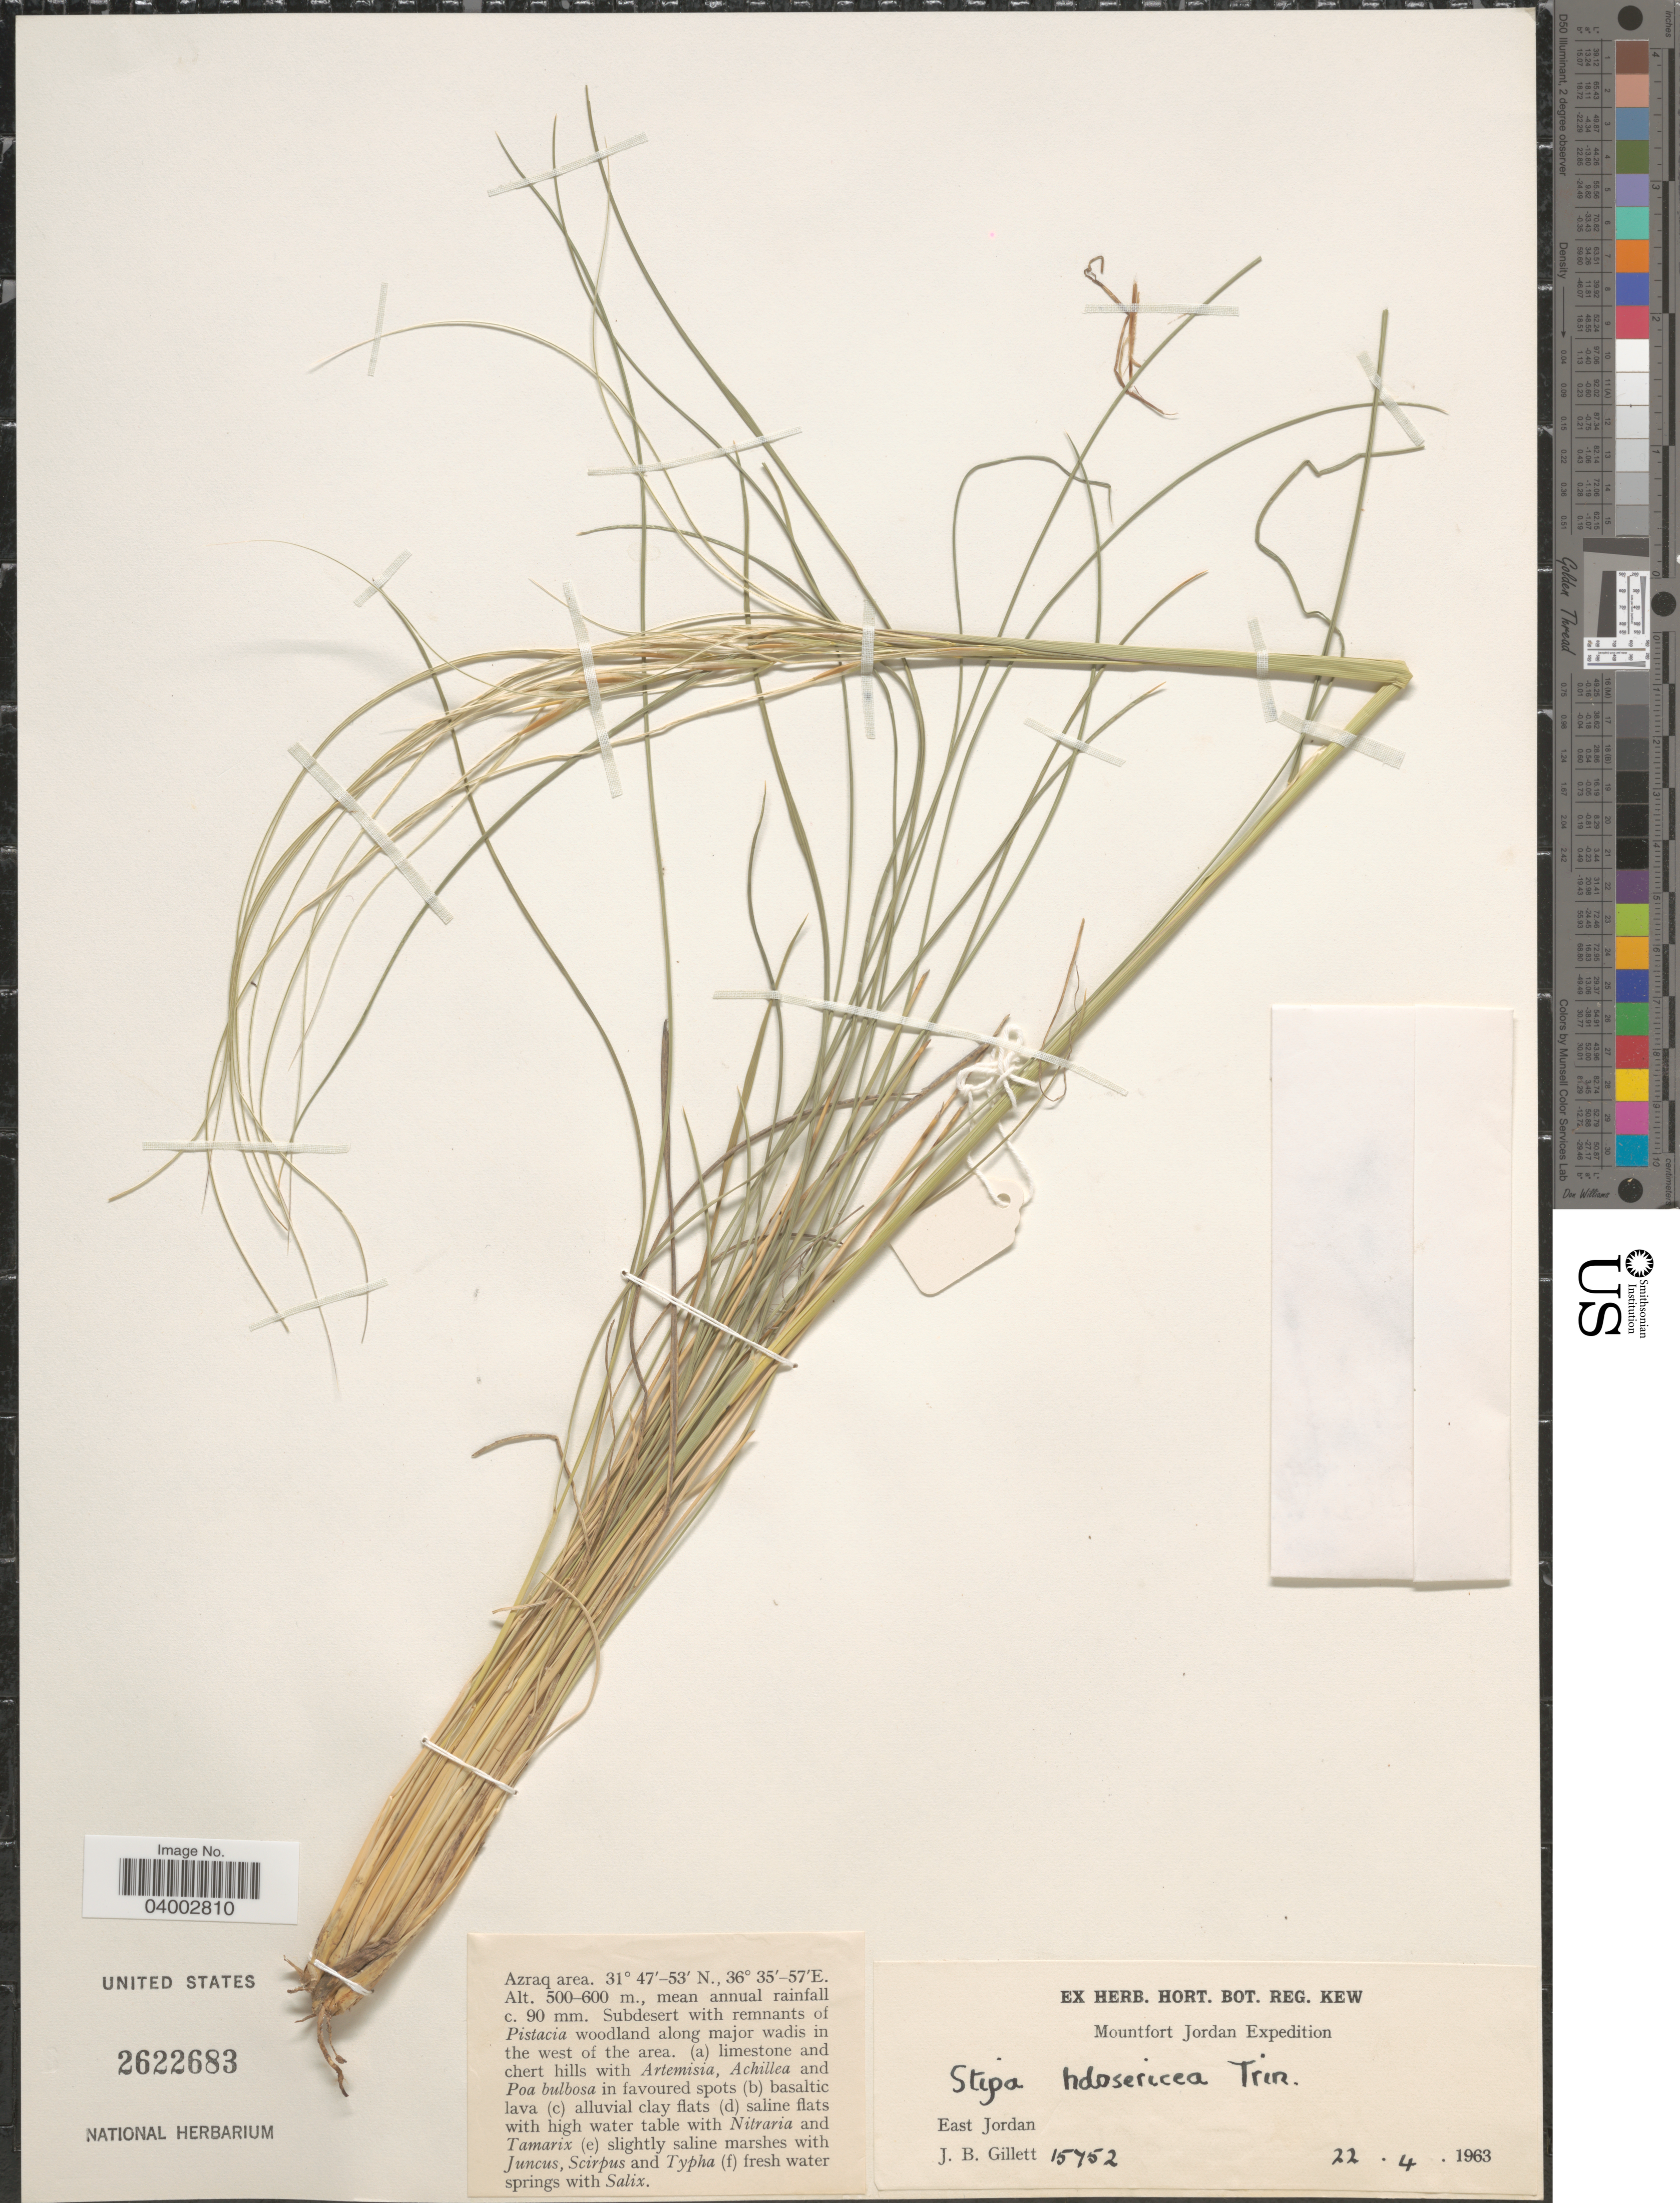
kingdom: Plantae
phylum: Tracheophyta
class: Liliopsida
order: Poales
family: Poaceae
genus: Stipa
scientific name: Stipa holosericea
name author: Trin. & Rupr.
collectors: J. B. Gillett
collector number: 15752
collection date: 1963-04-22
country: Jordan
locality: Azraq area. Along major wadis in the west of the area. East Jordan.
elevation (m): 500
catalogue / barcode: US 2622683